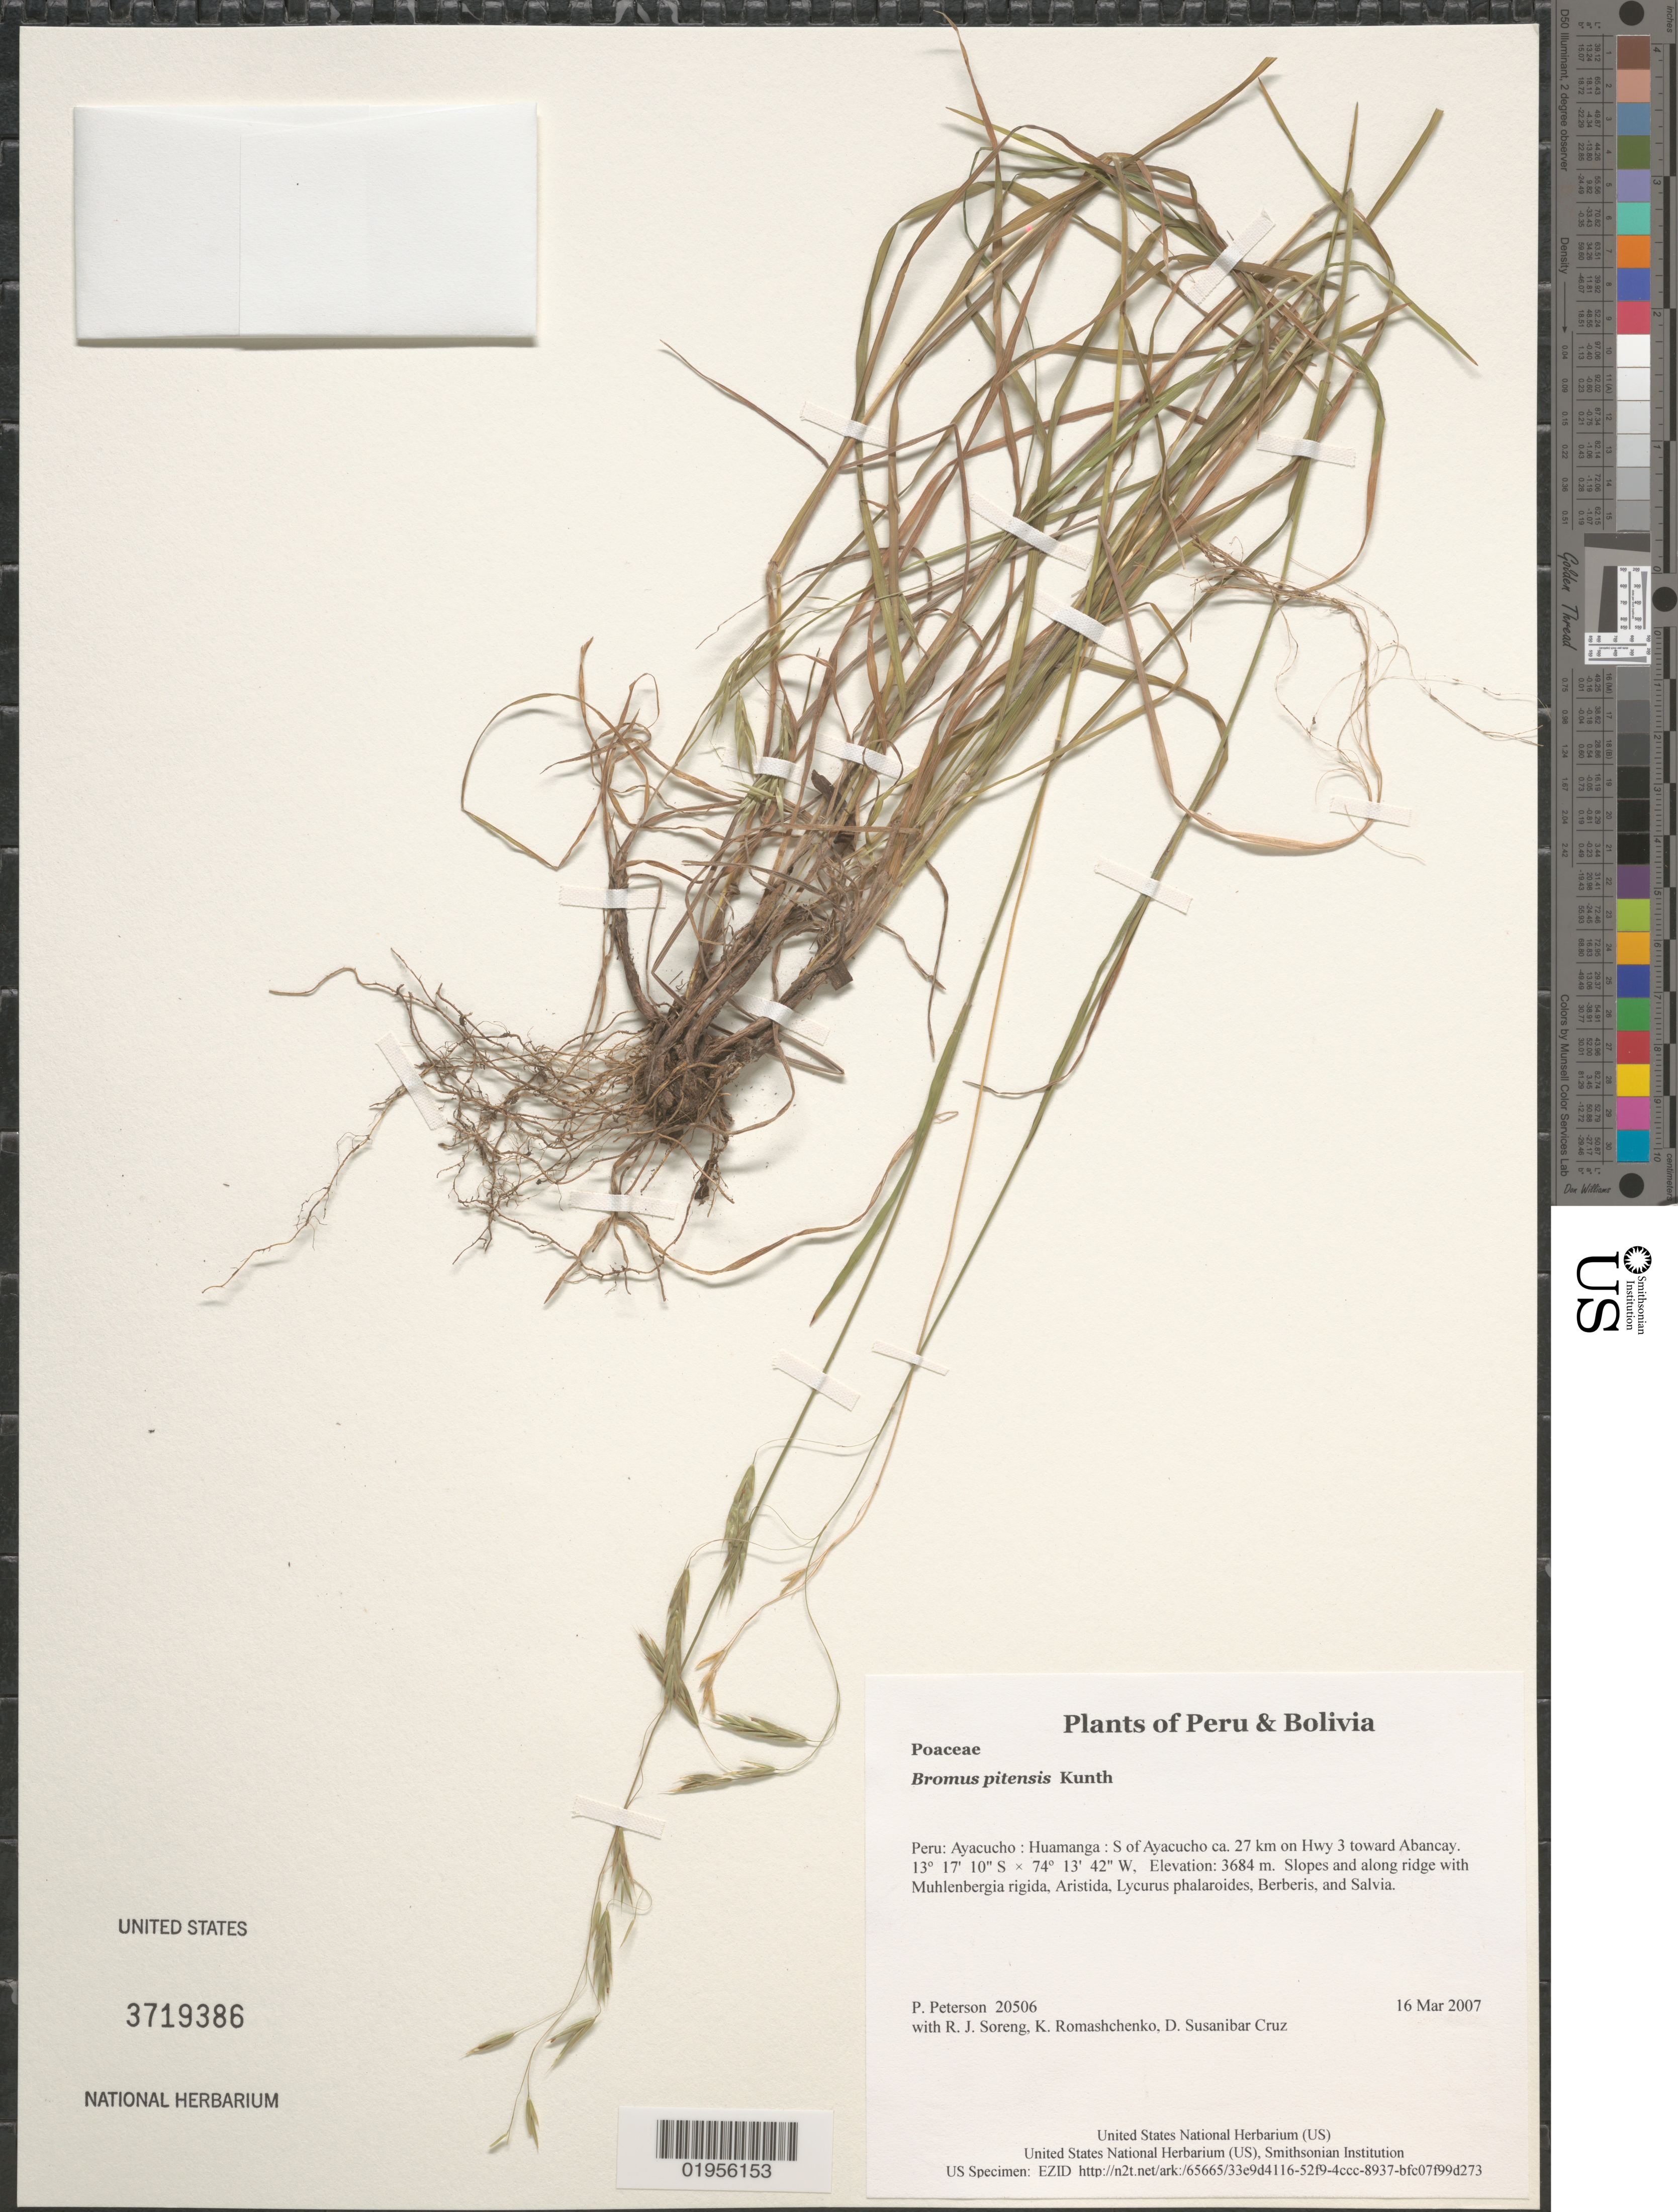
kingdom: Plantae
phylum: Tracheophyta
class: Liliopsida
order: Poales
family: Poaceae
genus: Bromus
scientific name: Bromus pitensis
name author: Kunth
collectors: P. M. Peterson, R. J. Soreng, K. Romashchenko & D. Susanibar Cruz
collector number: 20506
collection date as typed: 16 Mar 2007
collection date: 2007-03-16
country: Peru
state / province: Ayacucho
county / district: Huamanga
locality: S of Ayacucho ca. 27 km on Hwy 3 toward Abancay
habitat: Slopes and along ridge with Muhlenbergia rigida, Aristida, Lycurus phalaroides, Berberis, and Salvia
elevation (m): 3684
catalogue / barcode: US 3719386